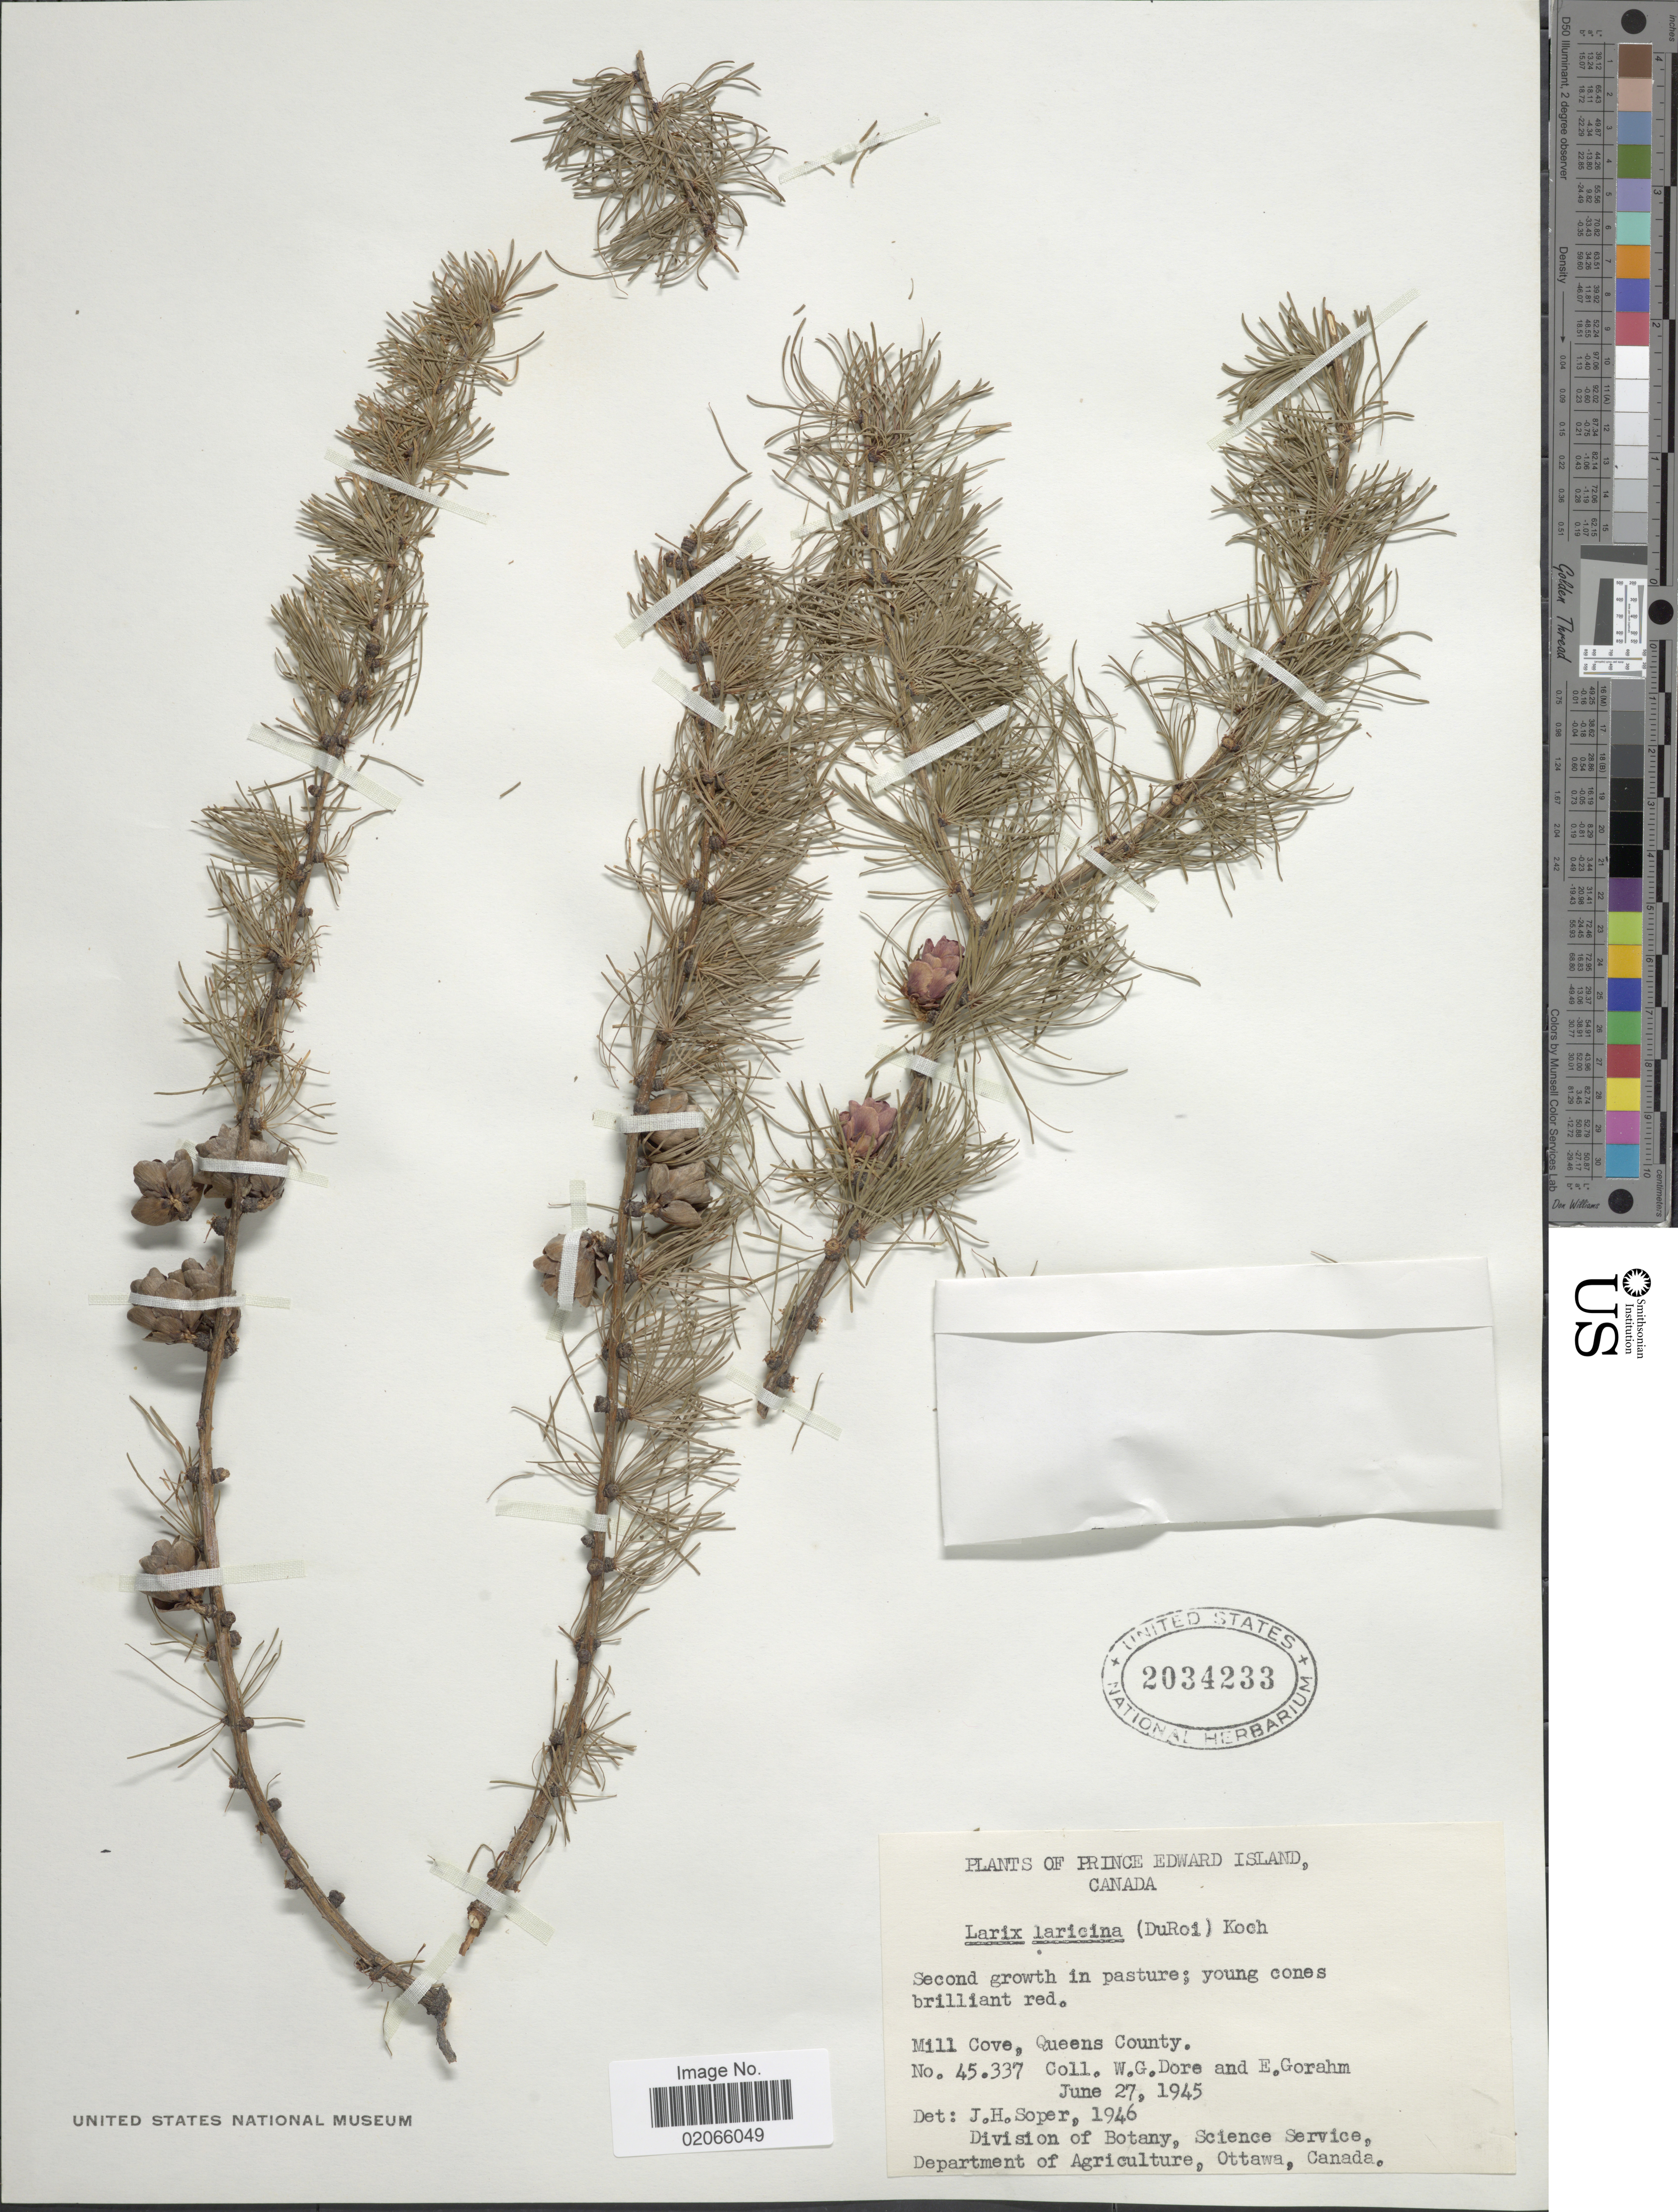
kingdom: Plantae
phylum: Tracheophyta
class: Pinopsida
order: Pinales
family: Pinaceae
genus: Larix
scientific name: Larix laricina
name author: (Du Roi) K. Koch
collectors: W. Dore & E. Gorham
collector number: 45337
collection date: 1945-06-27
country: Canada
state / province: Prince Edward Island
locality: Prince Edward, Island. Canada. Mill Cove, Queens County.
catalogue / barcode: US 2034233